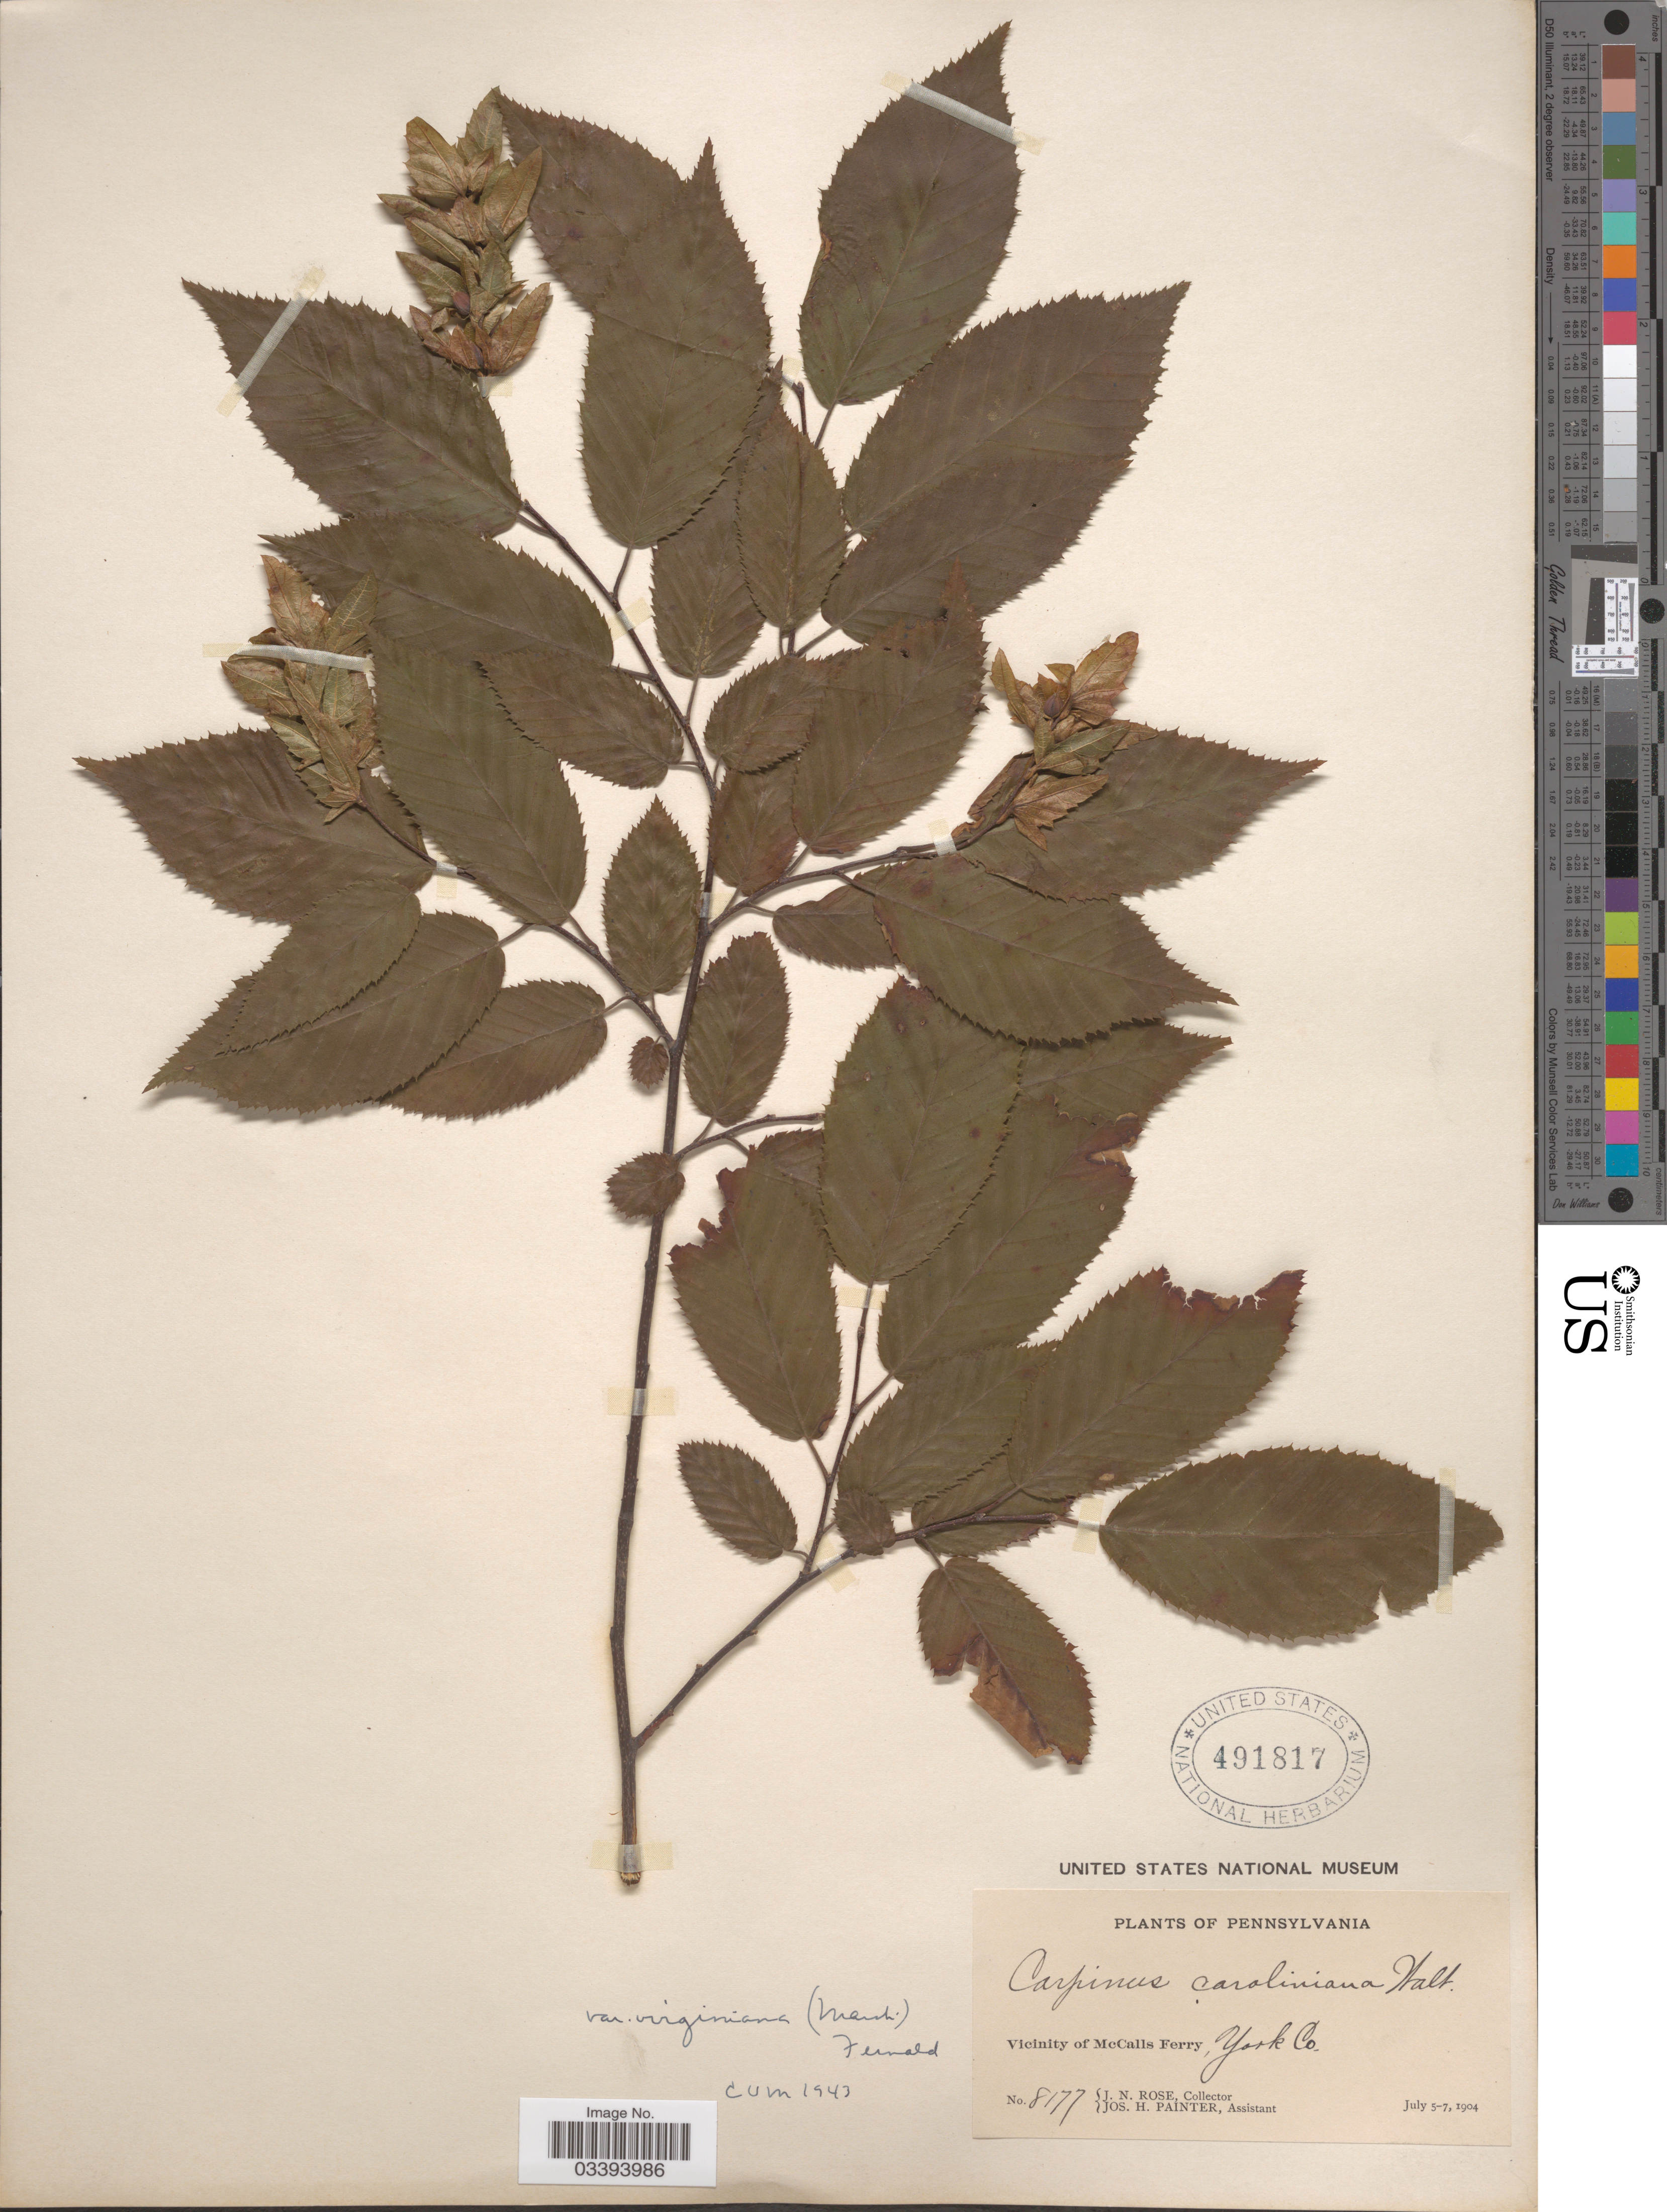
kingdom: Plantae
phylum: Tracheophyta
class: Magnoliopsida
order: Fagales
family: Betulaceae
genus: Carpinus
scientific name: Carpinus caroliniana subsp. virginiana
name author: (Marshall) Furlow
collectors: J. N. Rose & J. H. Painter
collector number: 8177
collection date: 1904-07-05/1904-07-07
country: United States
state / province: Pennsylvania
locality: Vicinity of McCalls Ferry, York Co.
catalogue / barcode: US 491817